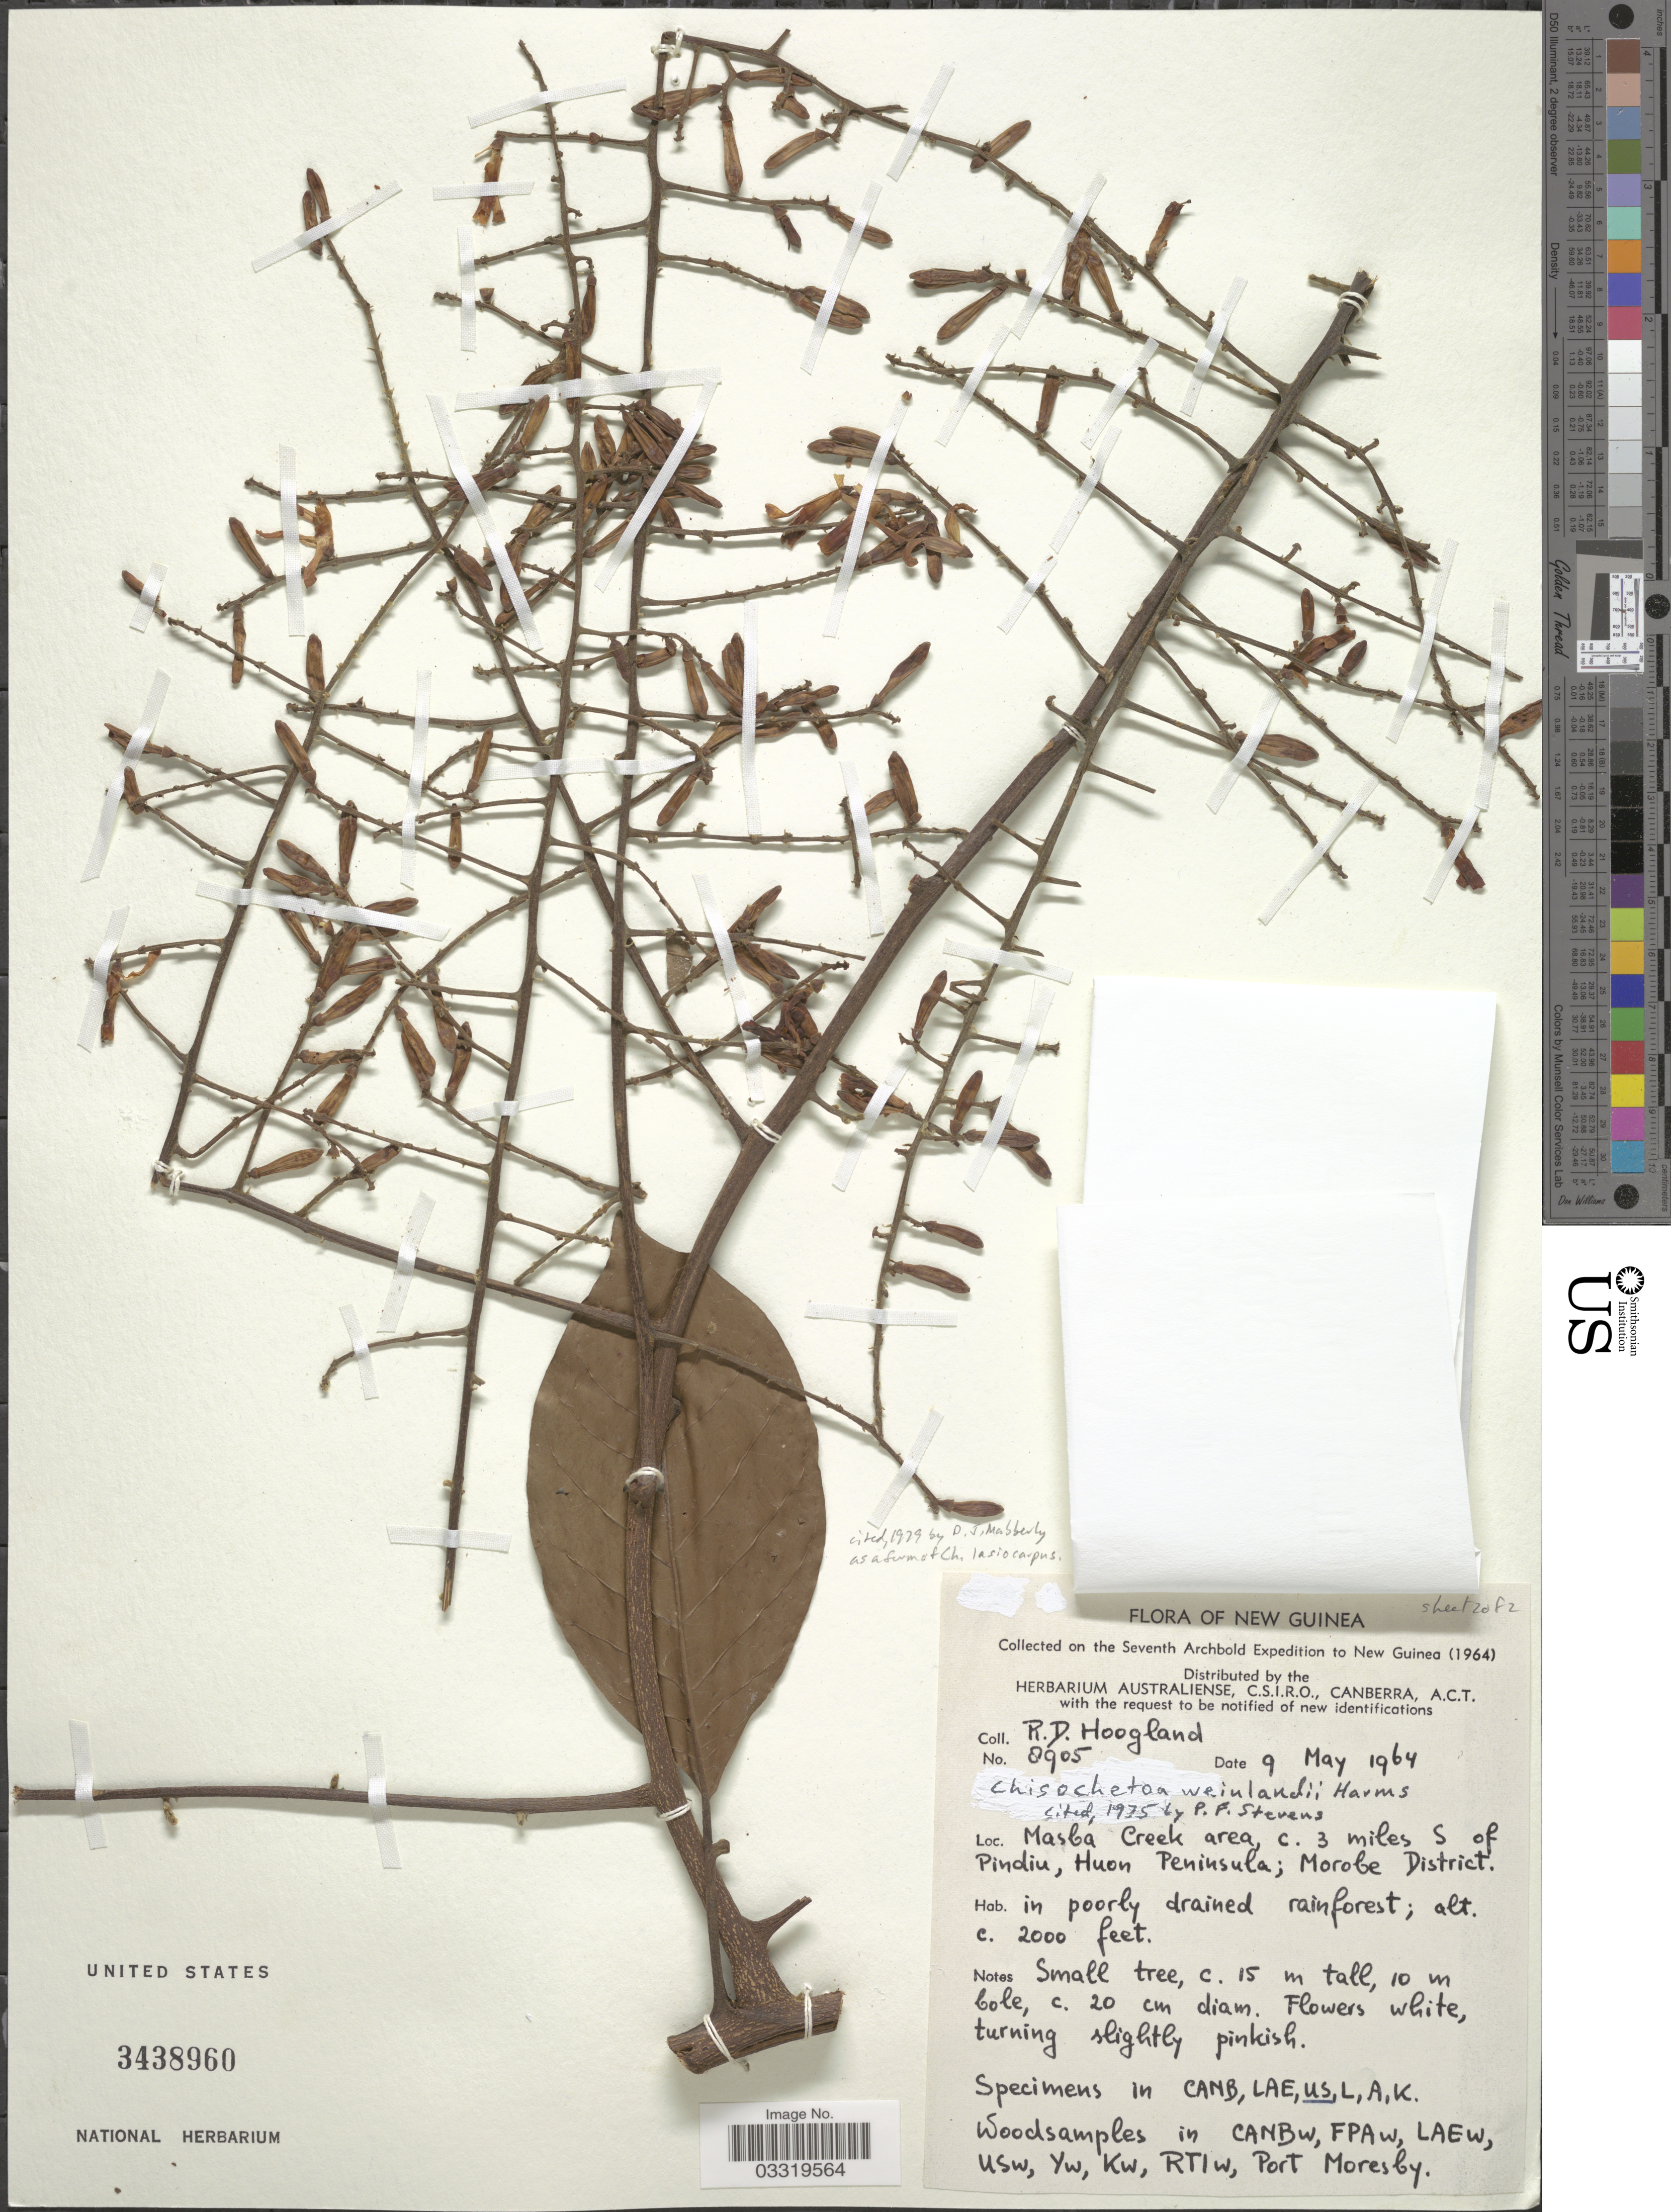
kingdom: Plantae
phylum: Tracheophyta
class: Magnoliopsida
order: Sapindales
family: Meliaceae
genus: Chisocheton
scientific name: Chisocheton lasiocarpus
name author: (Miq.) Valeton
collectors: R. D. Hoogland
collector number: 8905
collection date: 1964-05-09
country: Papua New Guinea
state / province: Morobe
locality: New Guinea. Masba Creek area, c. 3 miles S of Pindiu, Huon Peninsula; Morobe District.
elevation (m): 610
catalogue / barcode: US 3438960